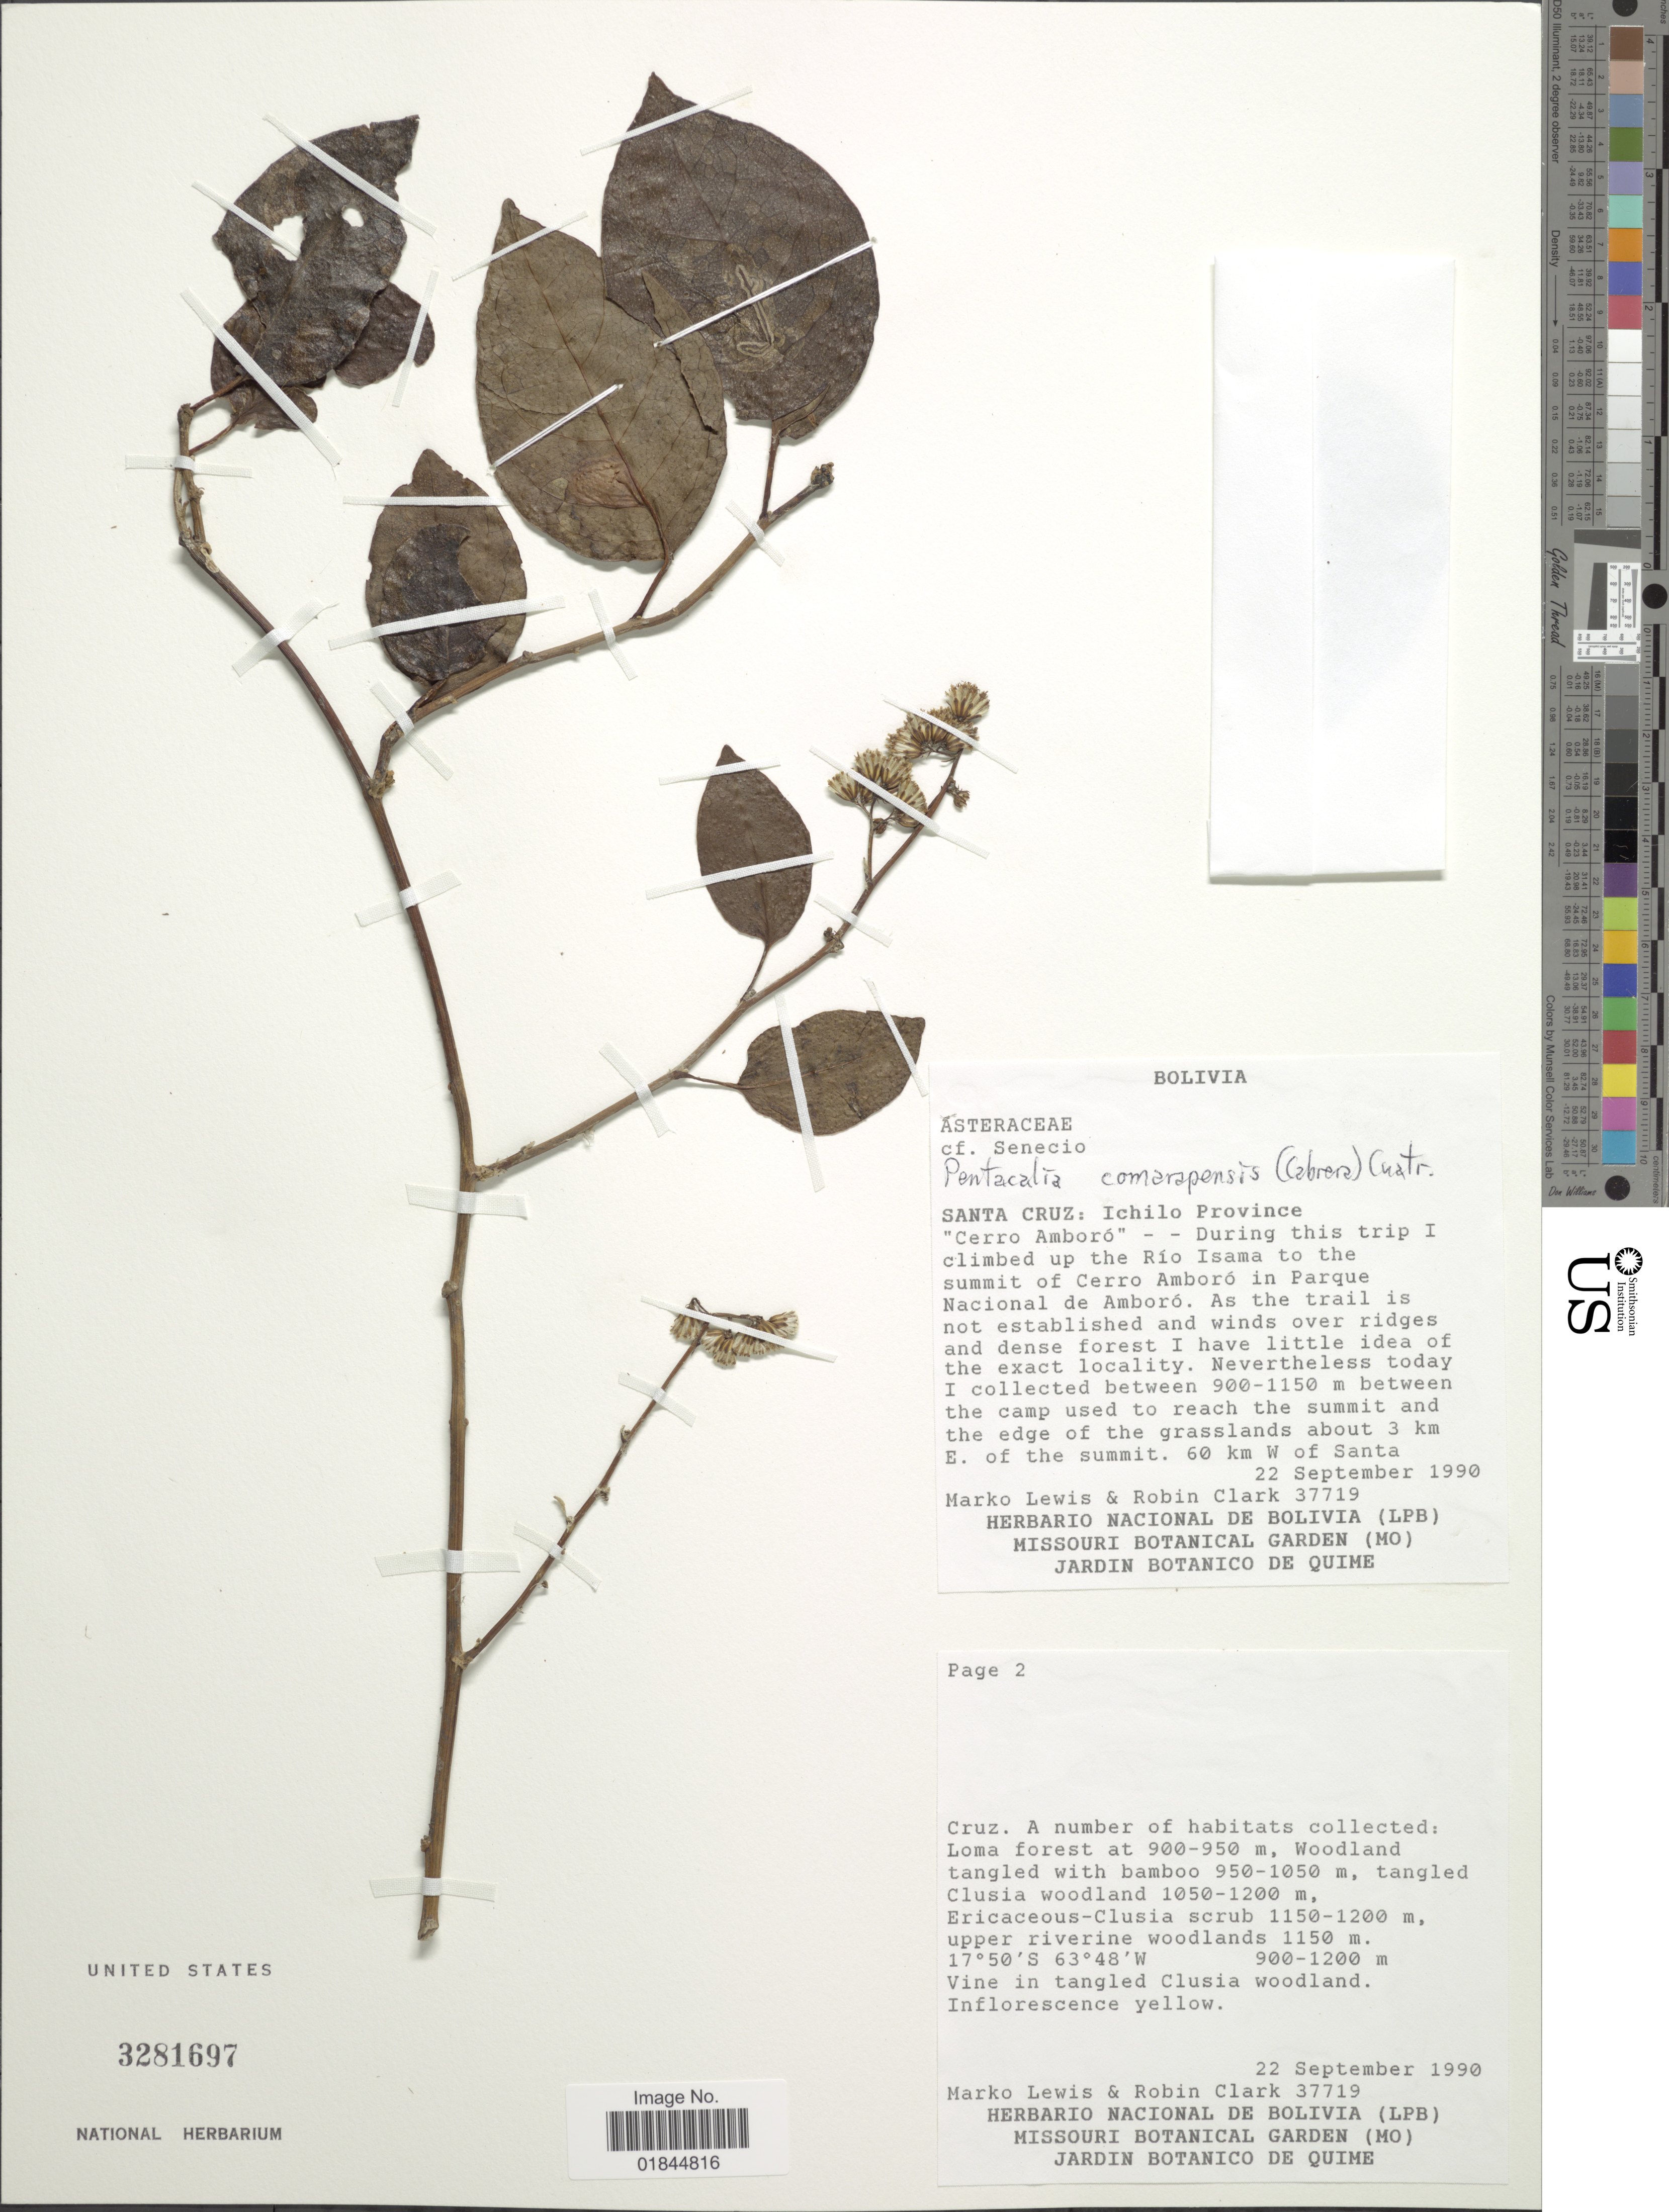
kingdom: Plantae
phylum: Tracheophyta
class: Magnoliopsida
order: Asterales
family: Asteraceae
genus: Pentacalia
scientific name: Pentacalia comarapensis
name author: (Cabrera) Cuatrec.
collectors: M. A. Lewis & R. Clark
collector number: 37719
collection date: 1990-09-22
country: Bolivia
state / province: Santa Cruz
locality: Santa Cruz: Ichilo Province. "Cerro Amboro" - the Rio Ismana to the summit of Cerro Amboro in Parque Nacional de Amboro. about 3 km E. of the summit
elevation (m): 900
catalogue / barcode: US 3281697